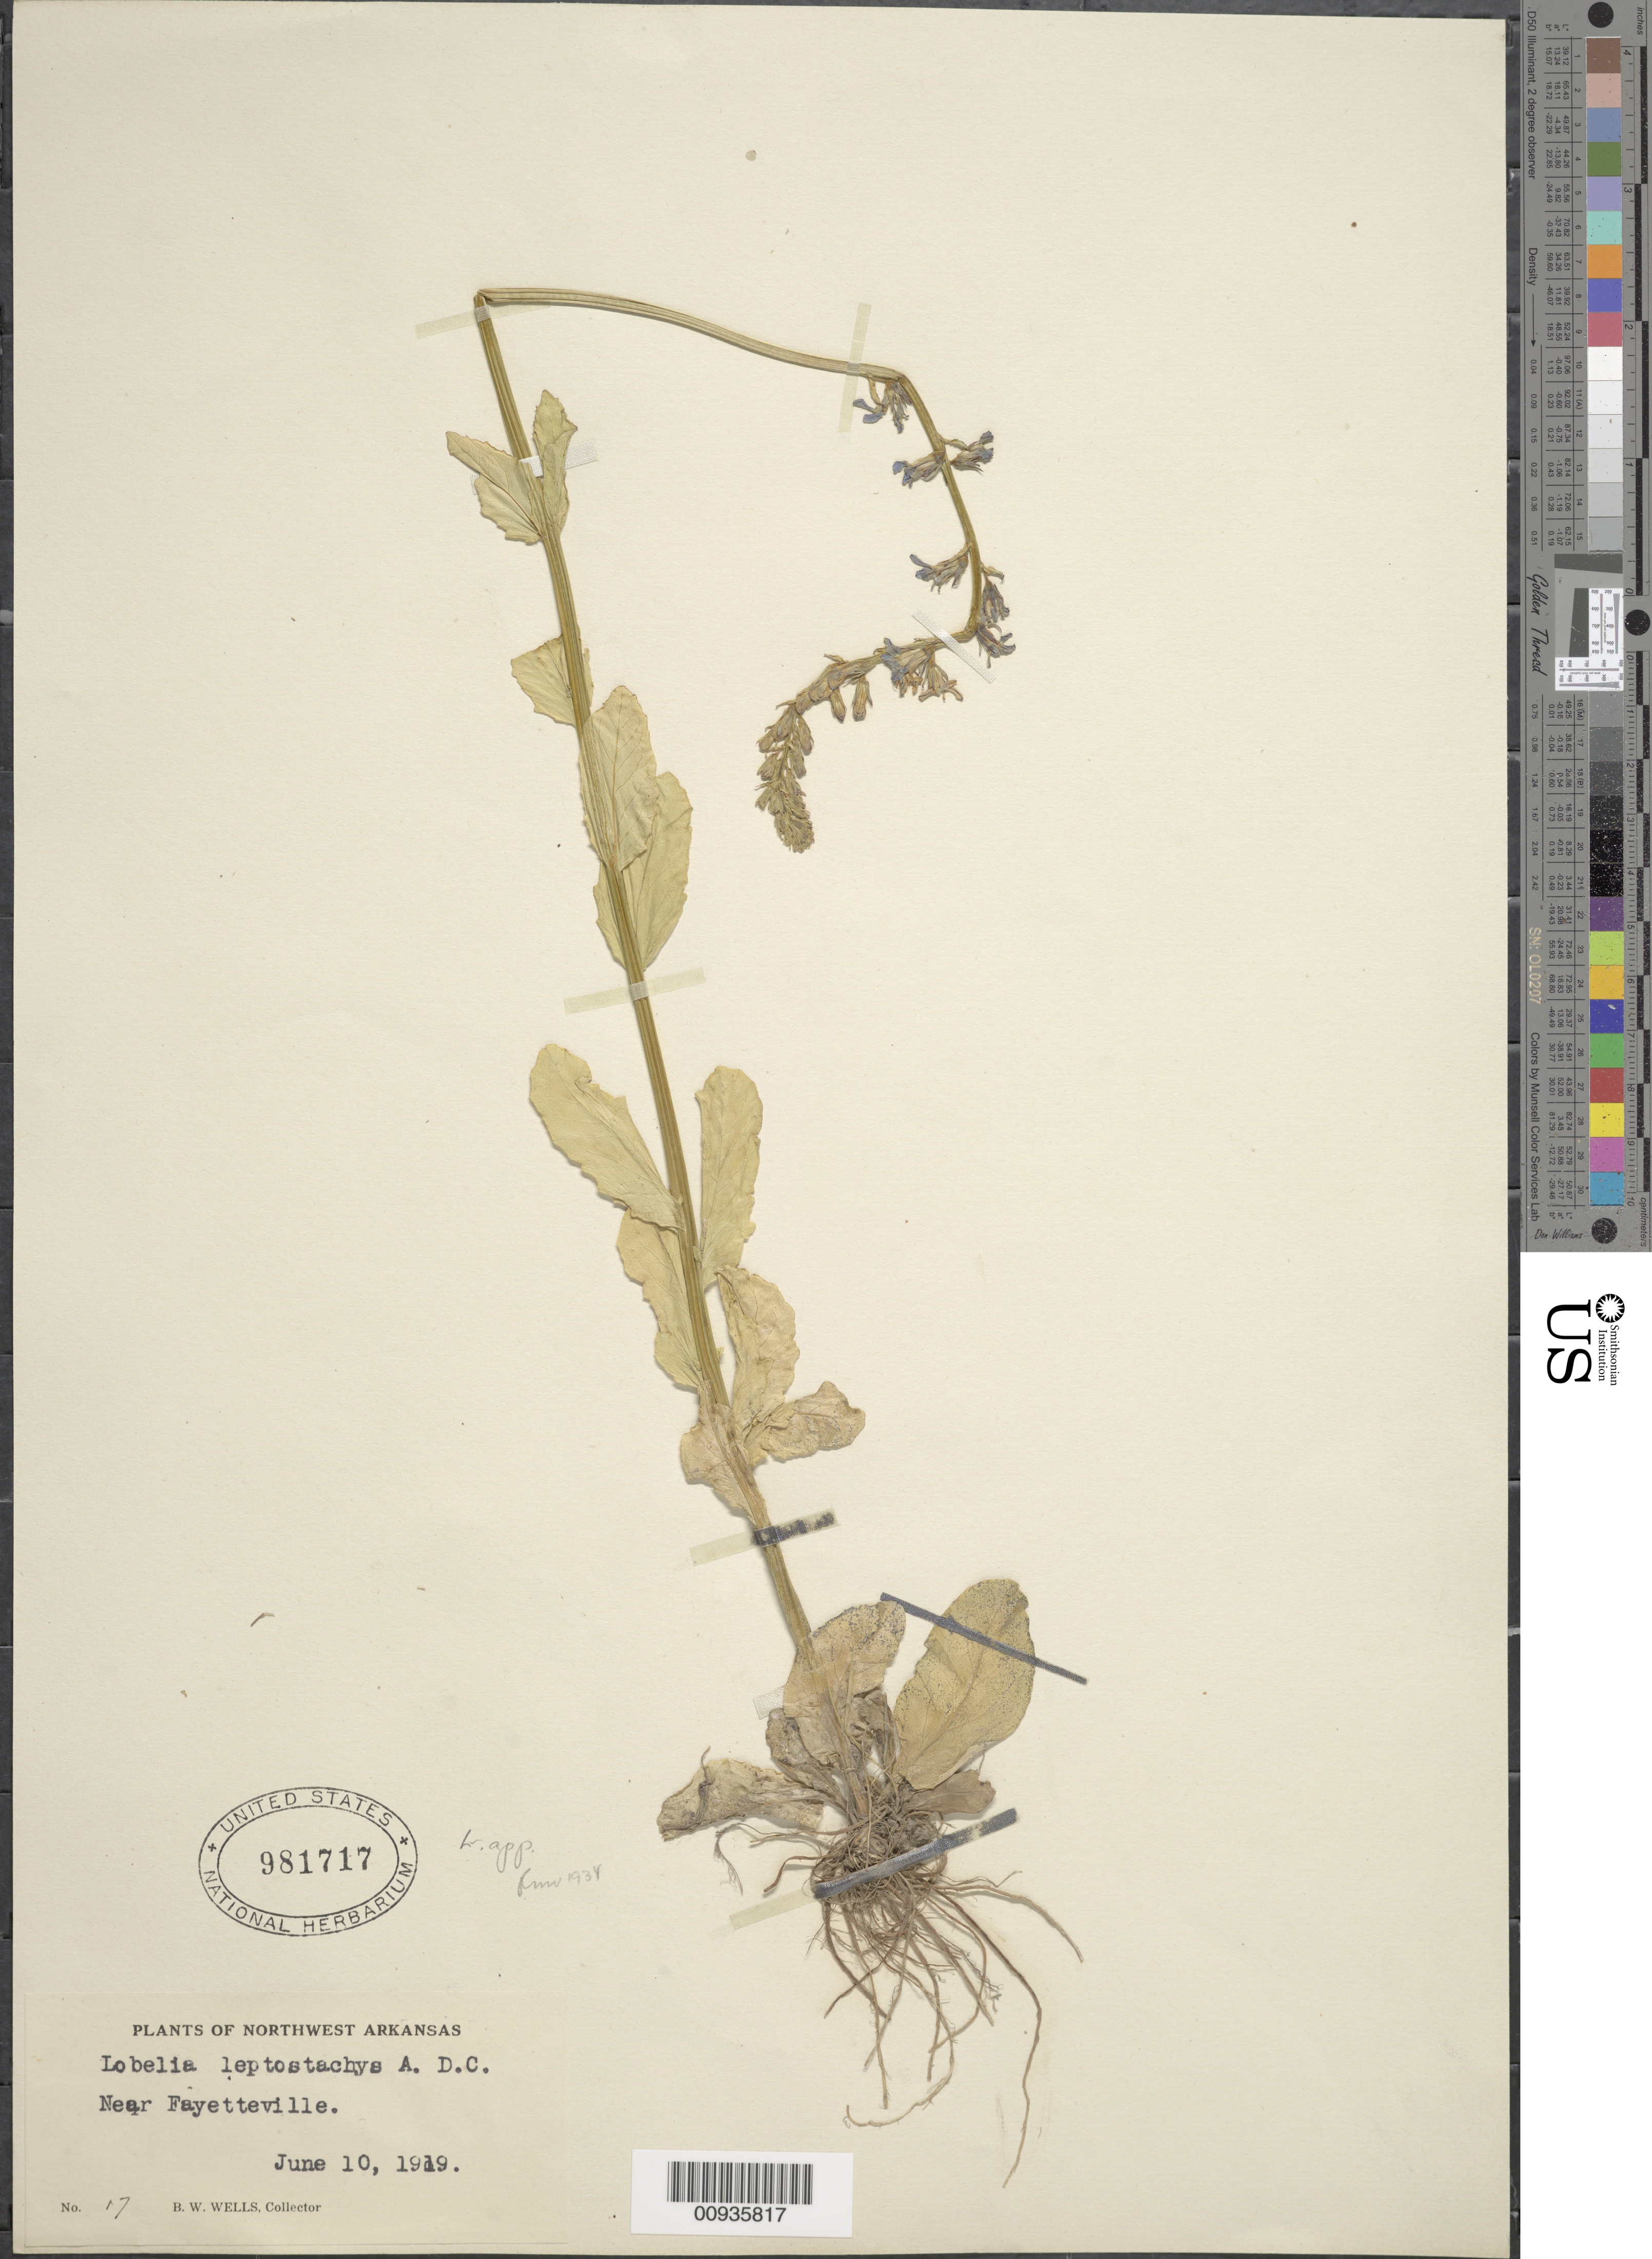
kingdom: Plantae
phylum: Tracheophyta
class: Magnoliopsida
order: Asterales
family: Campanulaceae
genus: Lobelia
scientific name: Lobelia appendiculata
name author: A. DC.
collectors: B. Wells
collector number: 17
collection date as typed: June 10, 1919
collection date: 1919-06-10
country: United States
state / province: Arkansas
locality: Near Fayetteville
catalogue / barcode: US 981717